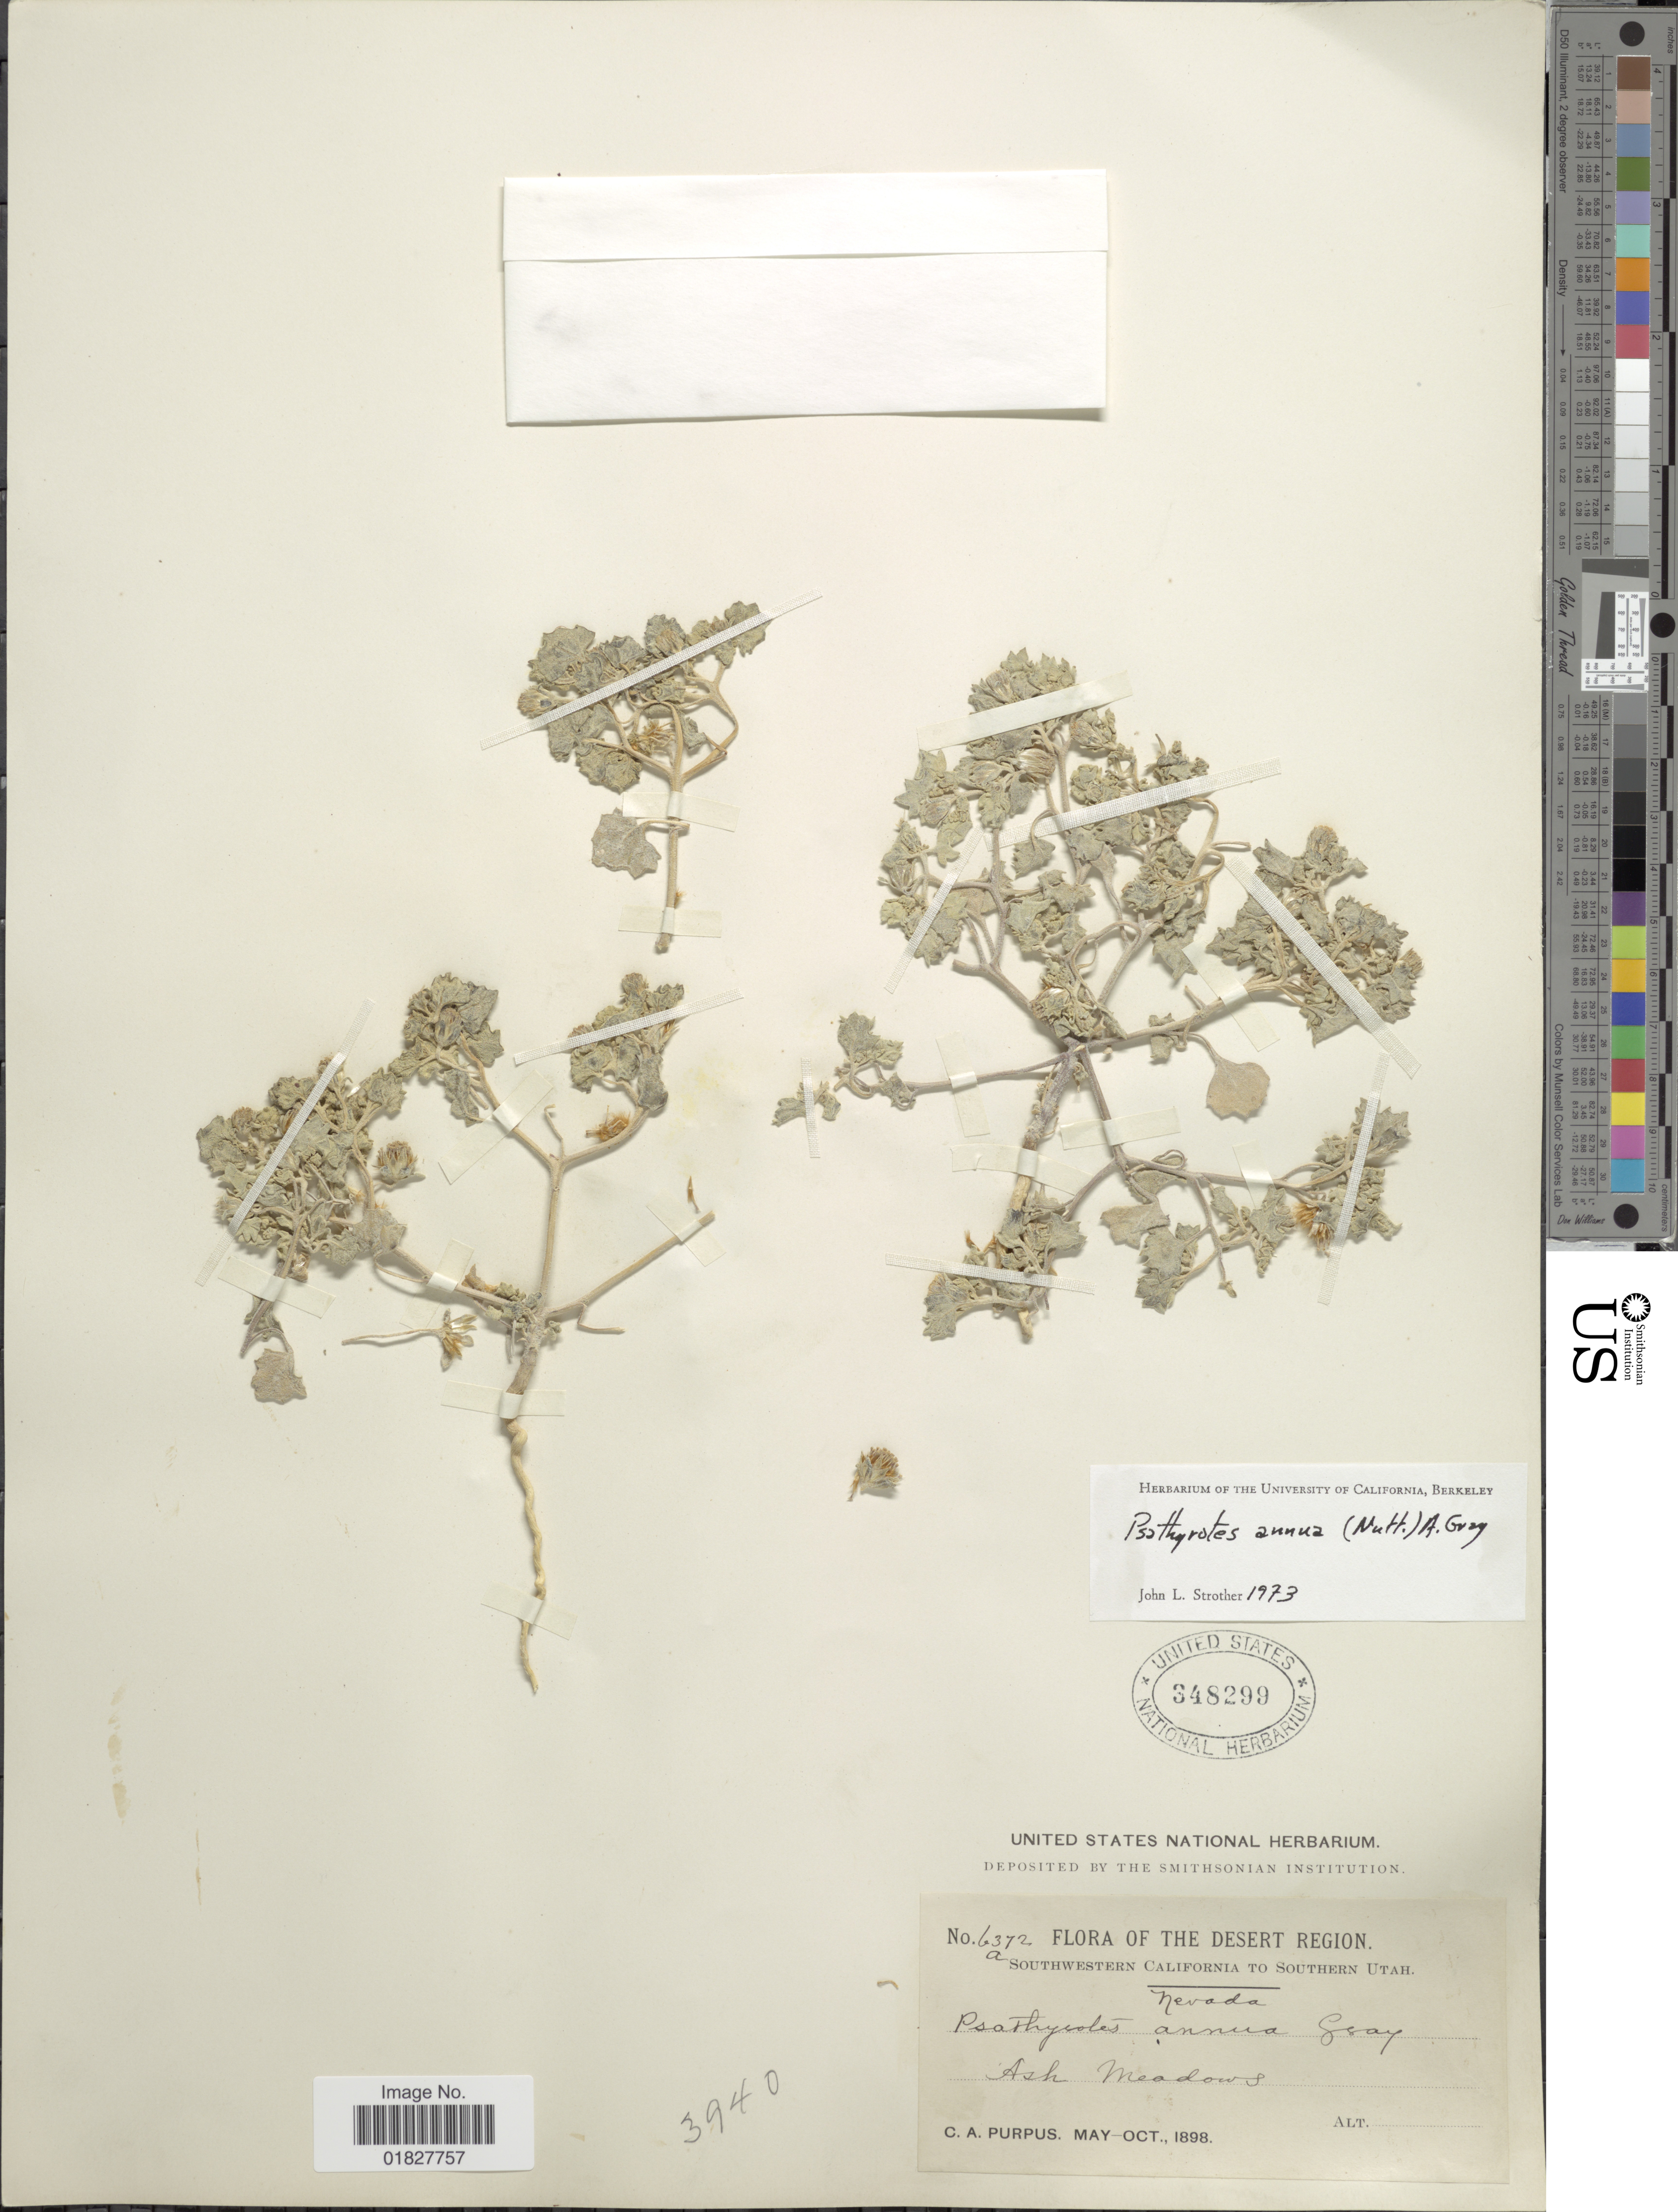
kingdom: Plantae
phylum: Tracheophyta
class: Magnoliopsida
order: Asterales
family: Asteraceae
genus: Psathyrotes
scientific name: Psathyrotes annua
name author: (Nutt.) A. Gray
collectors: C. A. Purpus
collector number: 6372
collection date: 1898-05/1898-10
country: United States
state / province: Nevada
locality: The Desert Region, Ash Meadows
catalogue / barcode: US 348299